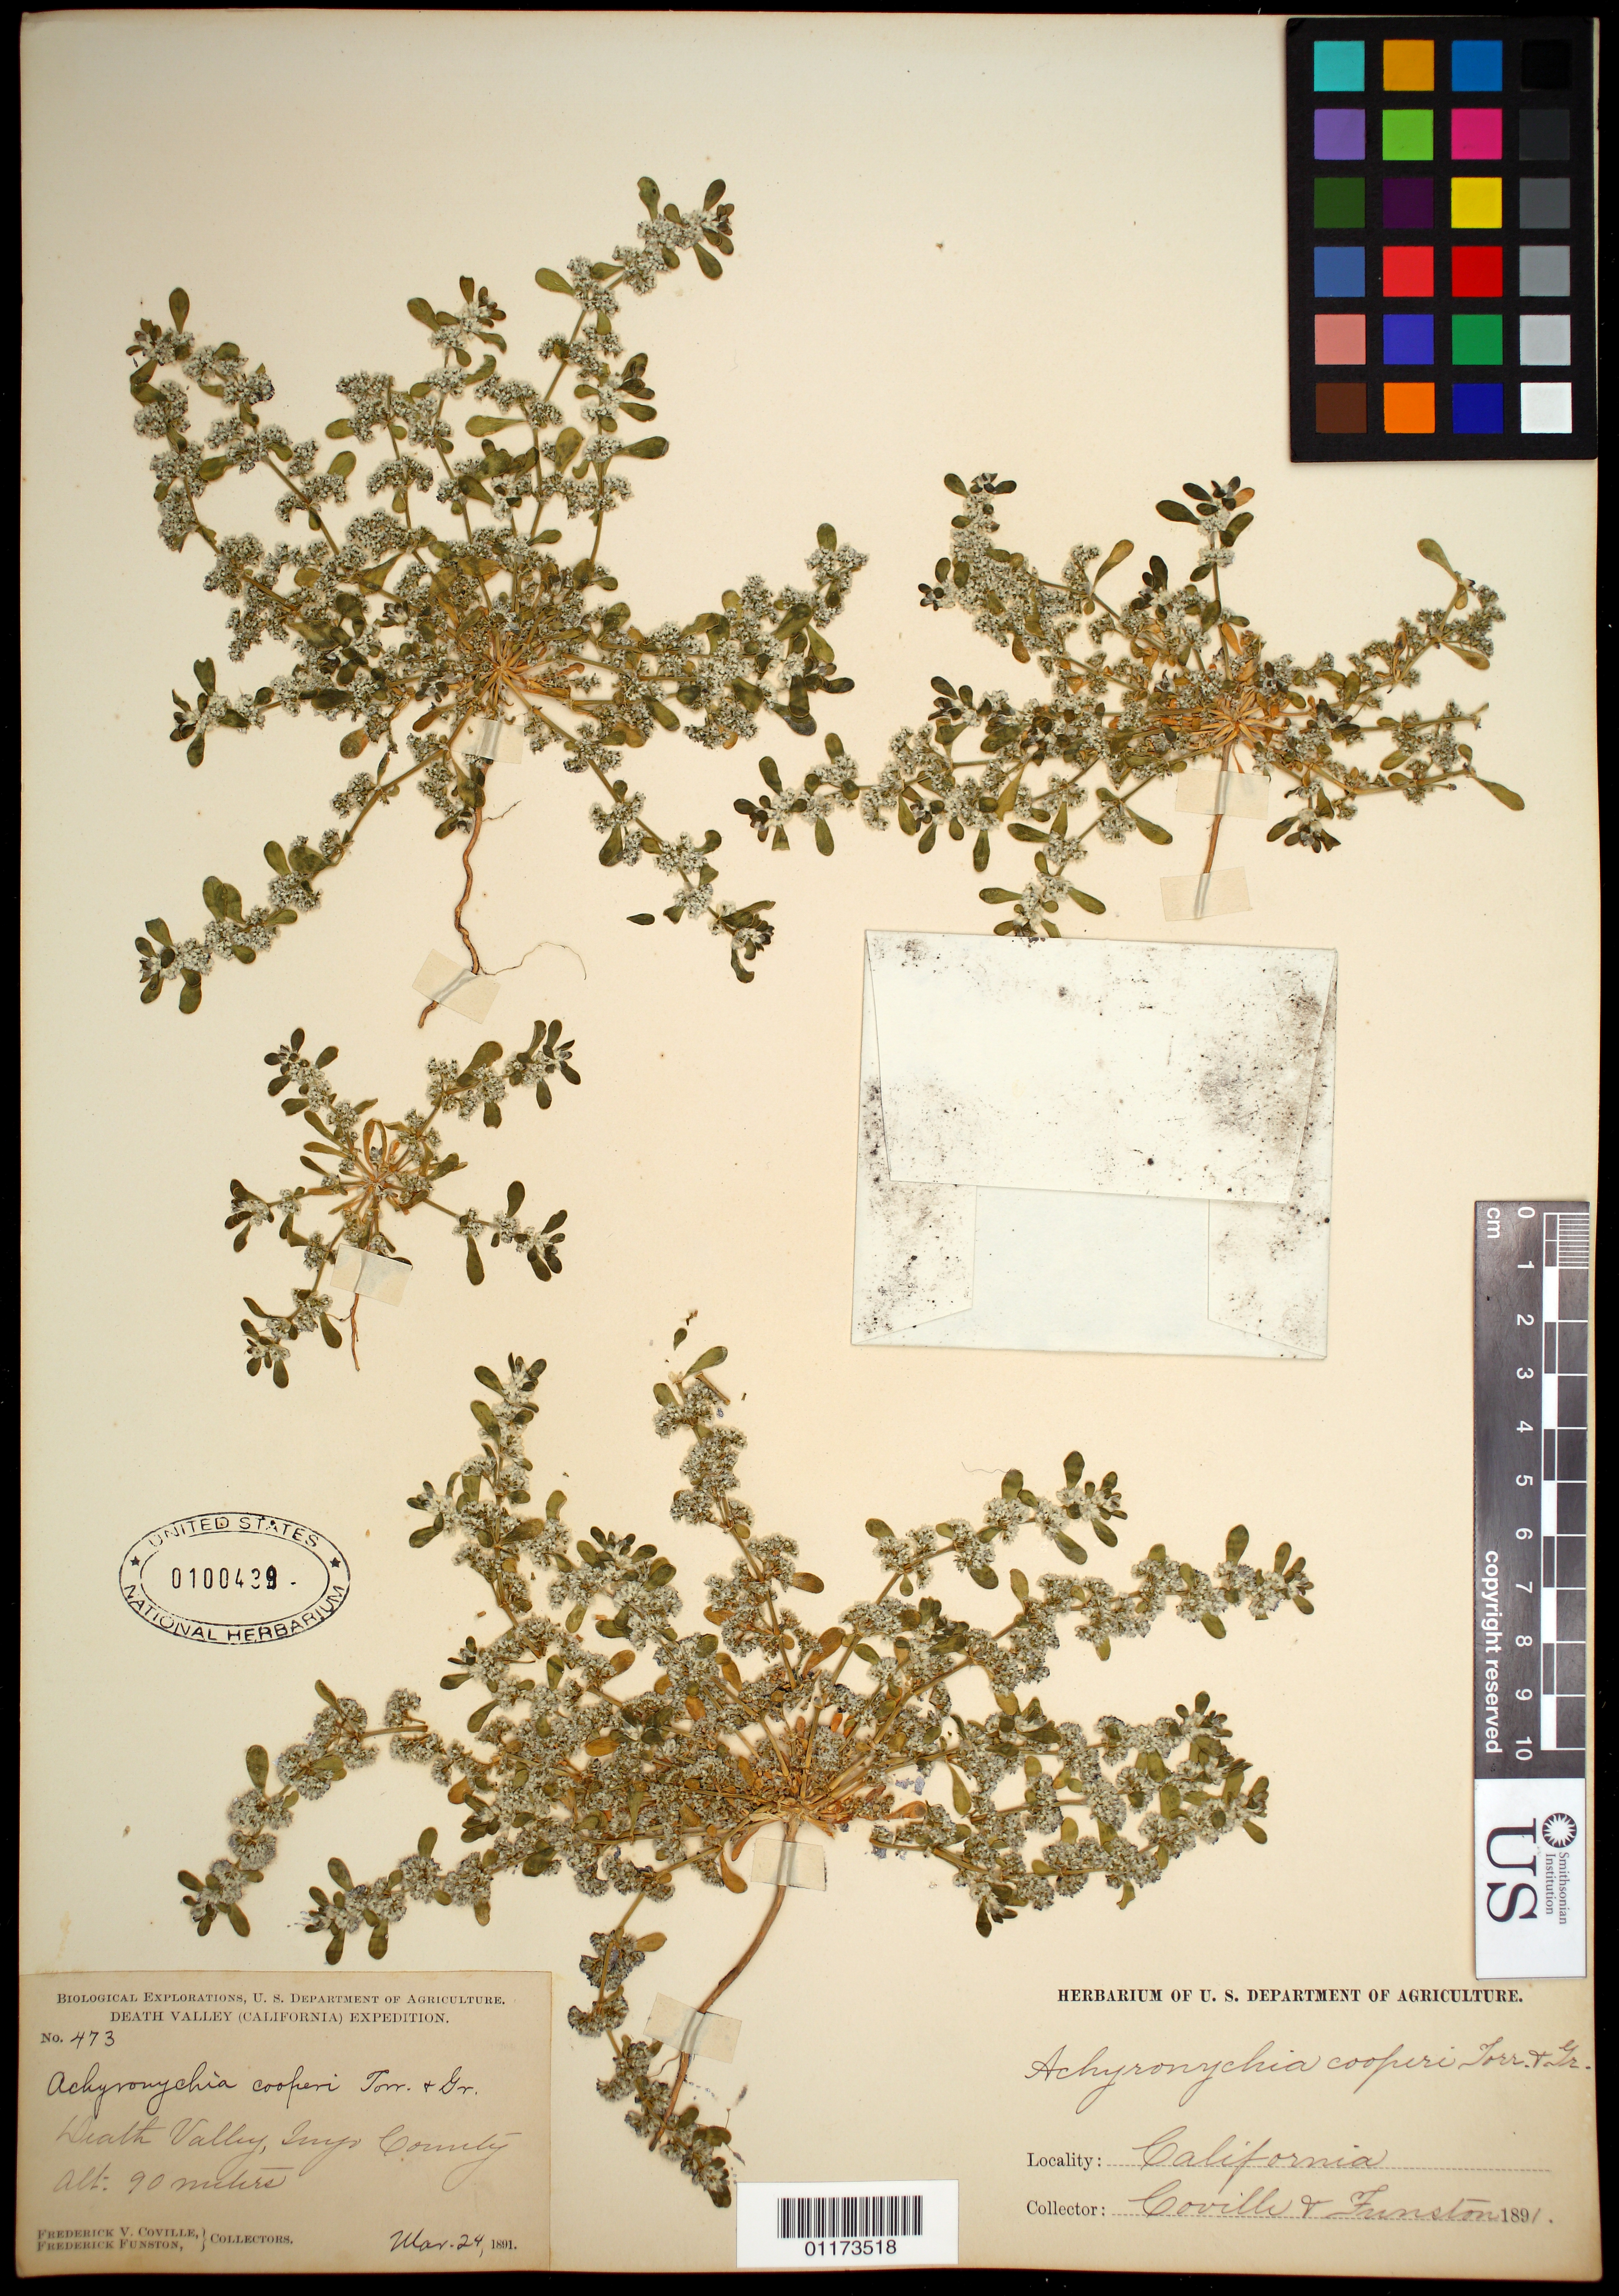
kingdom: Plantae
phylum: Tracheophyta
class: Magnoliopsida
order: Caryophyllales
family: Caryophyllaceae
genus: Achyronychia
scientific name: Achyronychia cooperi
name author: A. Gray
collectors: F. V. Coville & F. Funston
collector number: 473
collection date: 1891-03-24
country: United States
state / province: California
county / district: Inyo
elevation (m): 90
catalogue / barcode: US 100439